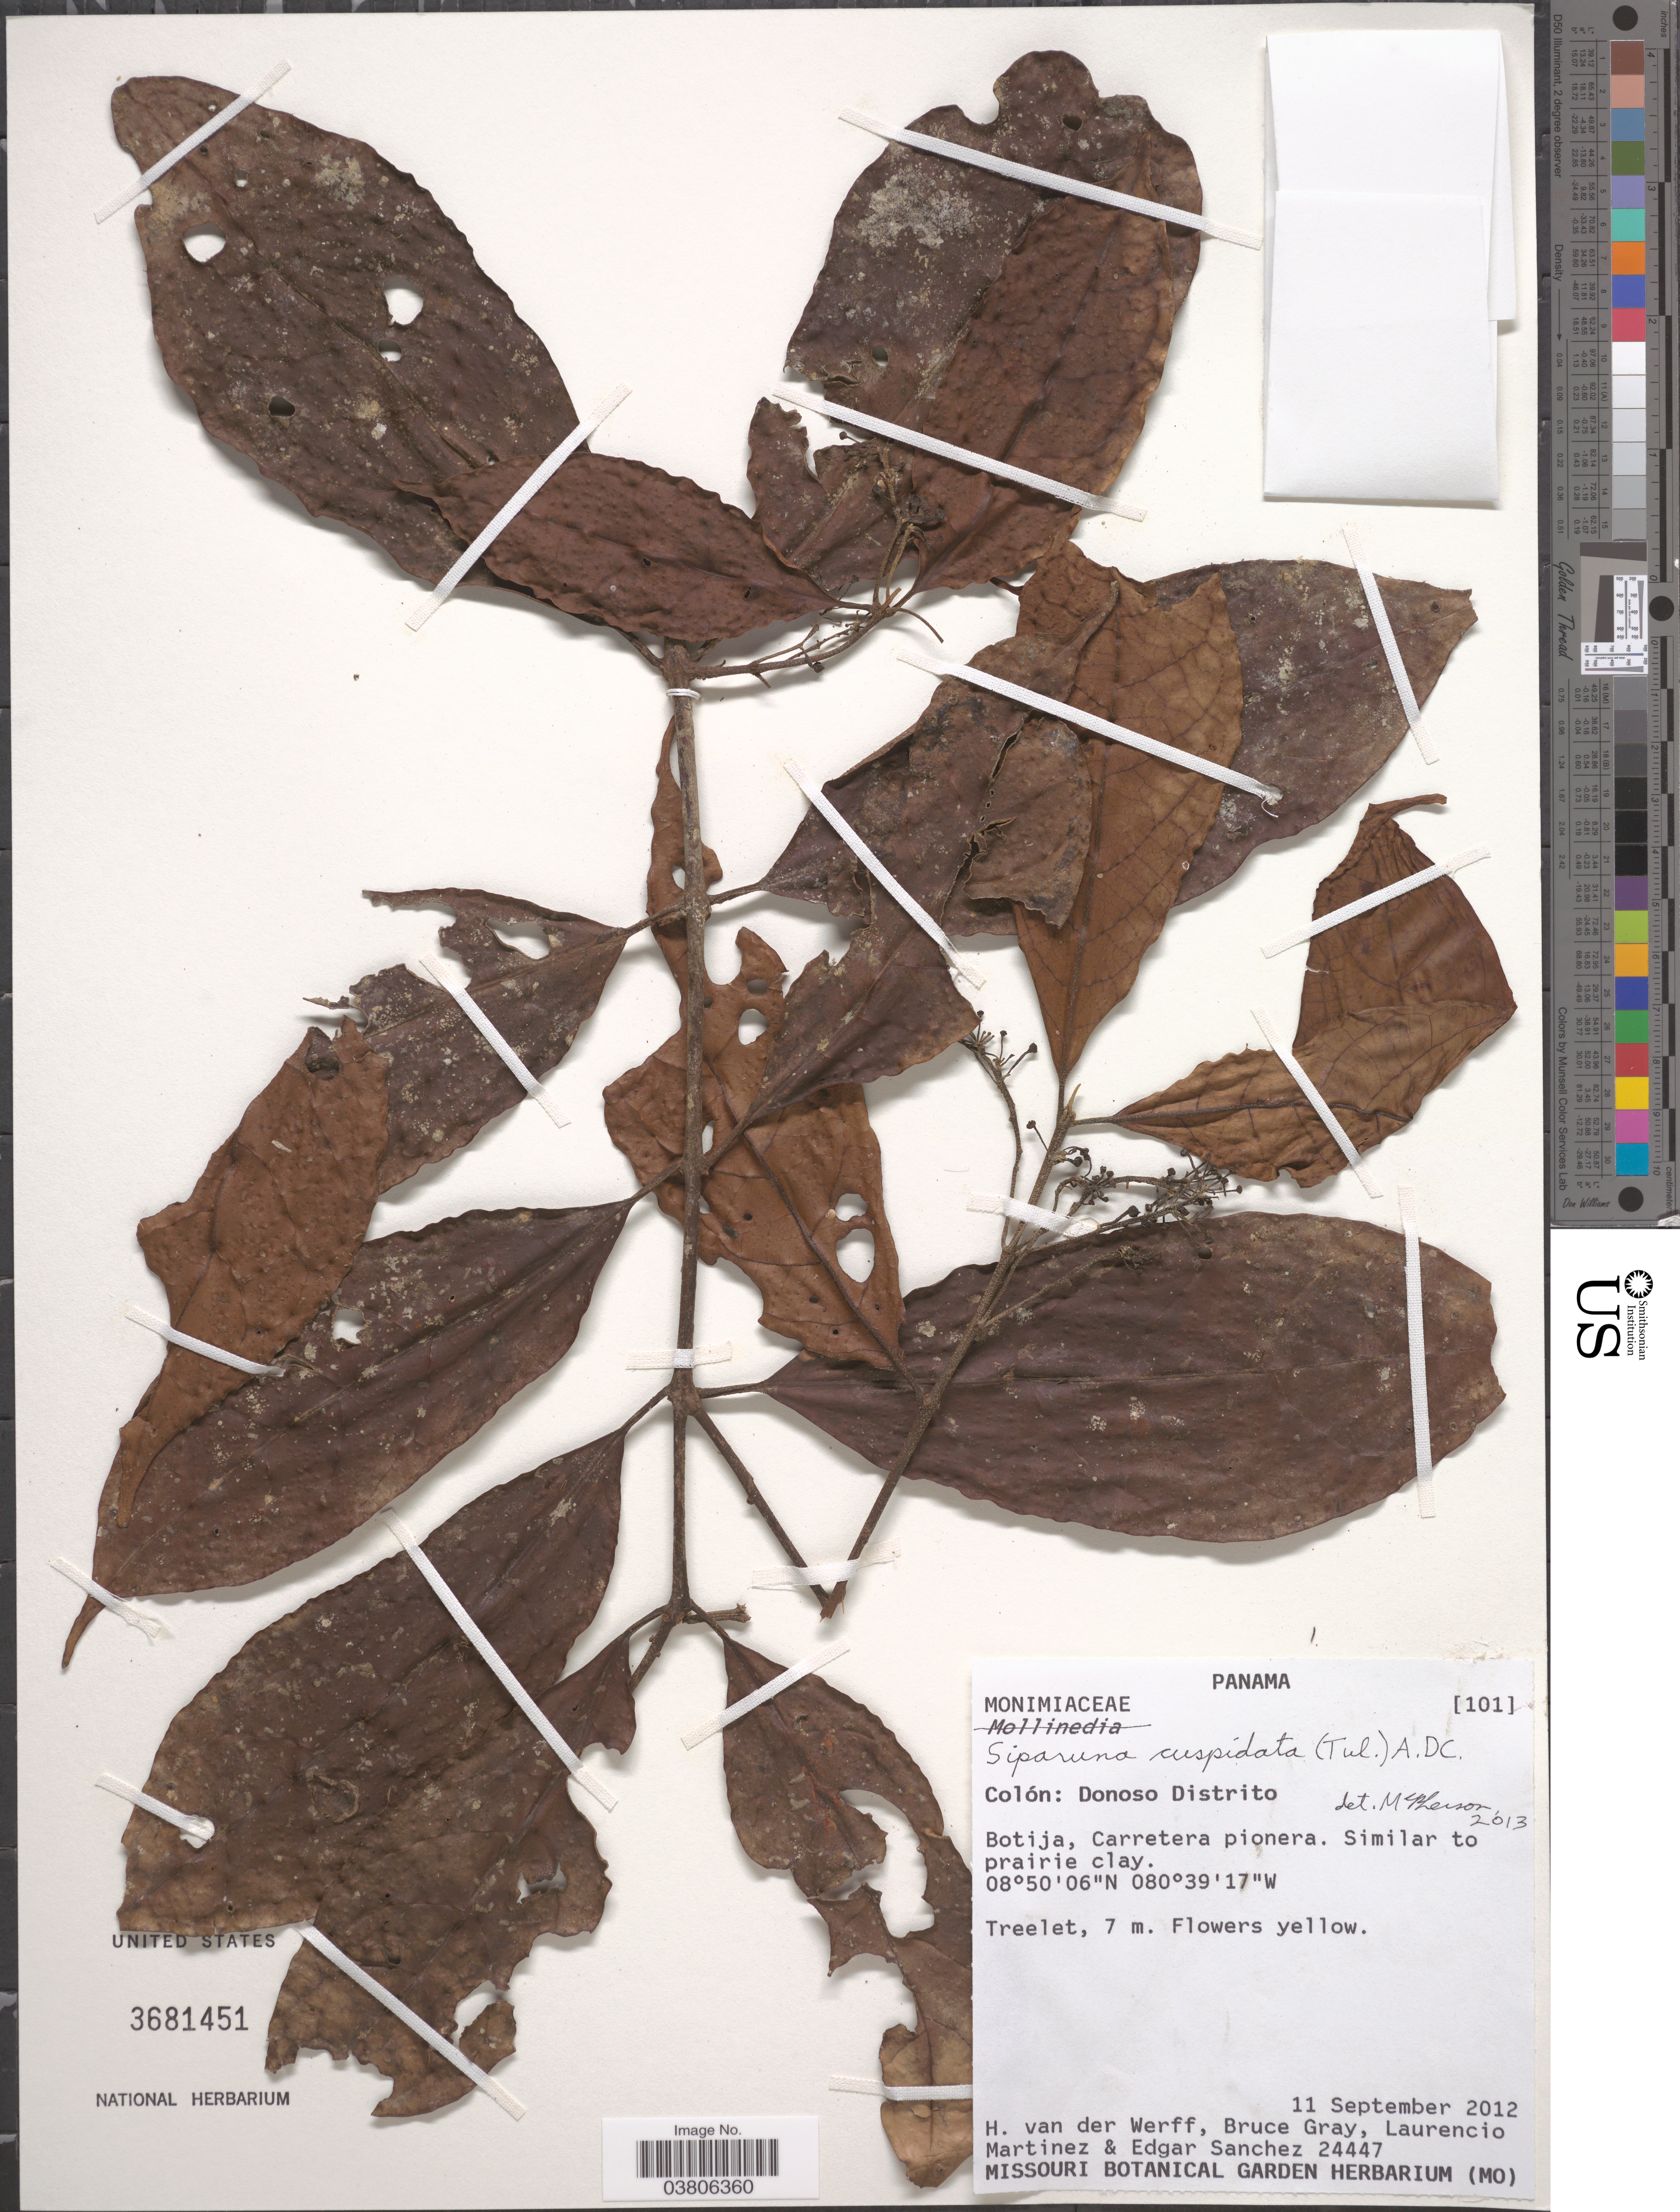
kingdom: Plantae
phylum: Tracheophyta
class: Magnoliopsida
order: Laurales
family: Siparunaceae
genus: Siparuna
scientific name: Siparuna cuspidata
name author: (Tul.) A. DC.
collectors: H. van der Werff, B. Gray, L. Martinez & E. Sanchez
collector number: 24447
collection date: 2012-09-11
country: Panama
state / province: Colón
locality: Donoso Distrito. Botija, Carretera pionera.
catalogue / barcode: US 3681451